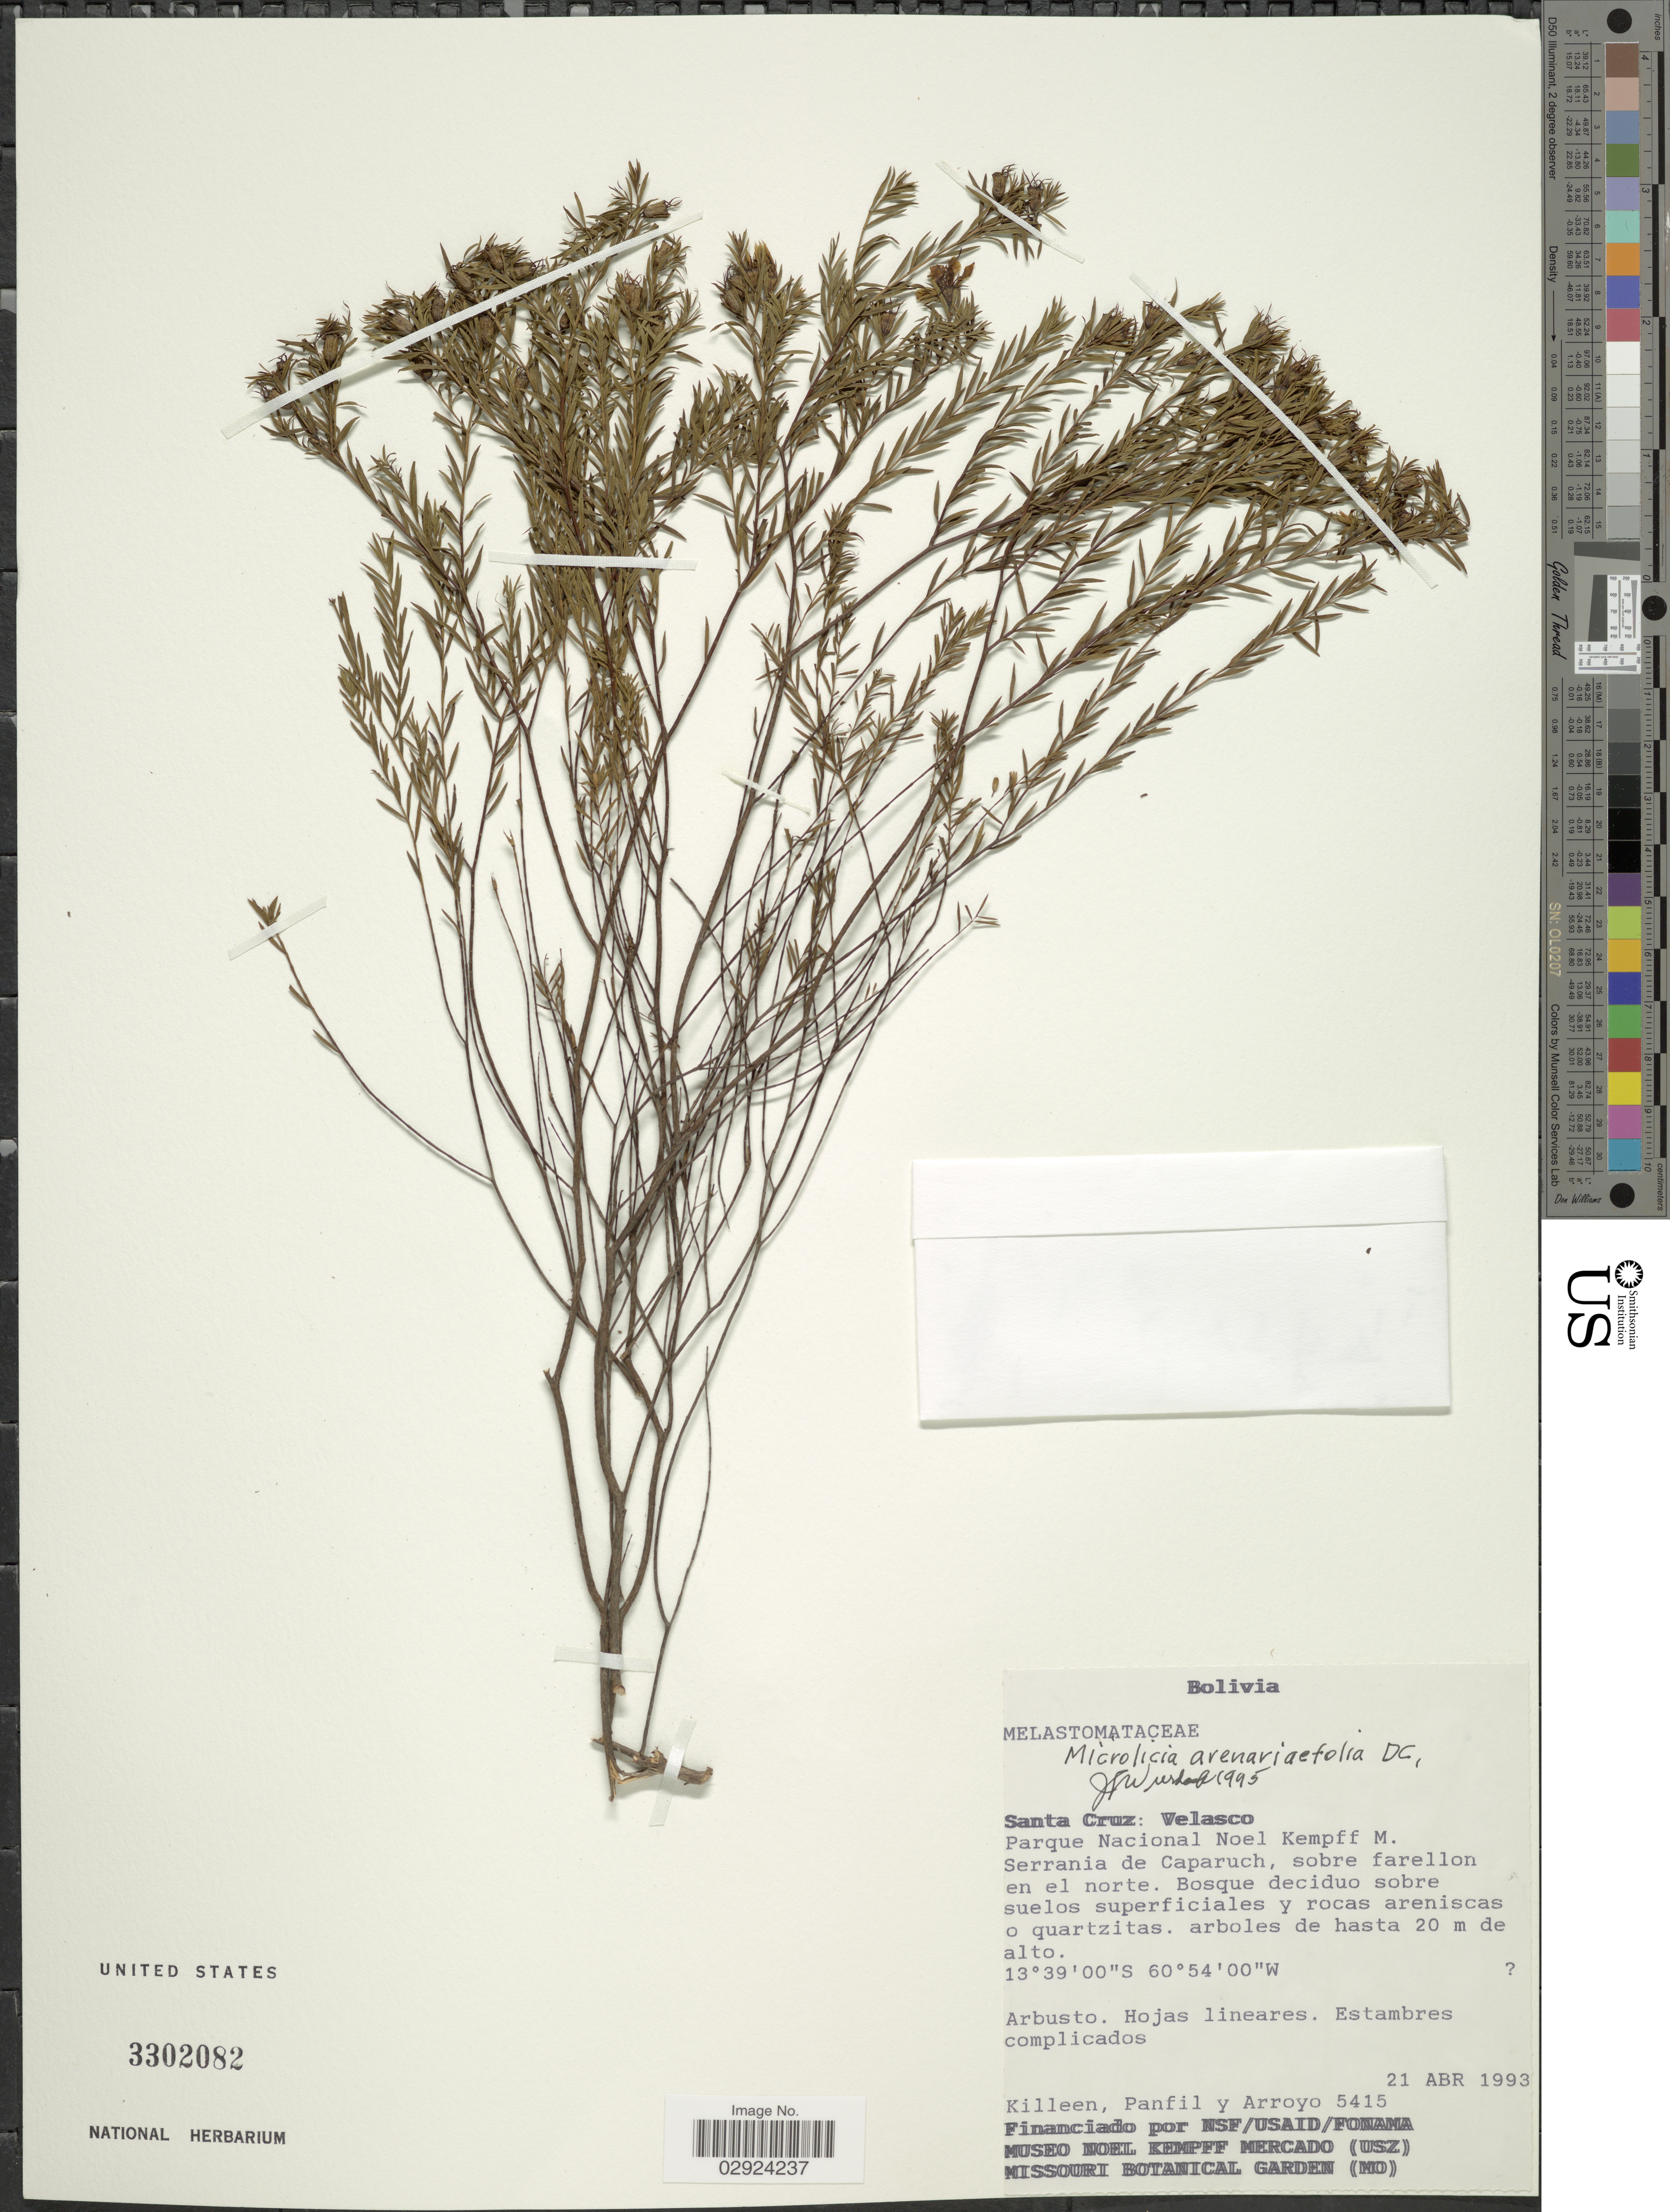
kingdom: Plantae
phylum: Tracheophyta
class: Magnoliopsida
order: Myrtales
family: Melastomataceae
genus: Microlicia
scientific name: Microlicia arenariaefolia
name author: DC.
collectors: Killeen, --, -- Panfil & Arroyo, --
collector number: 5415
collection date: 1993-04-21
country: Bolivia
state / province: Santa Cruz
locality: Velasco, Parque Nacional Noel Kempff M., Serrania de Caparuch, sobre farellon en el norte.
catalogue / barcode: US 3302082